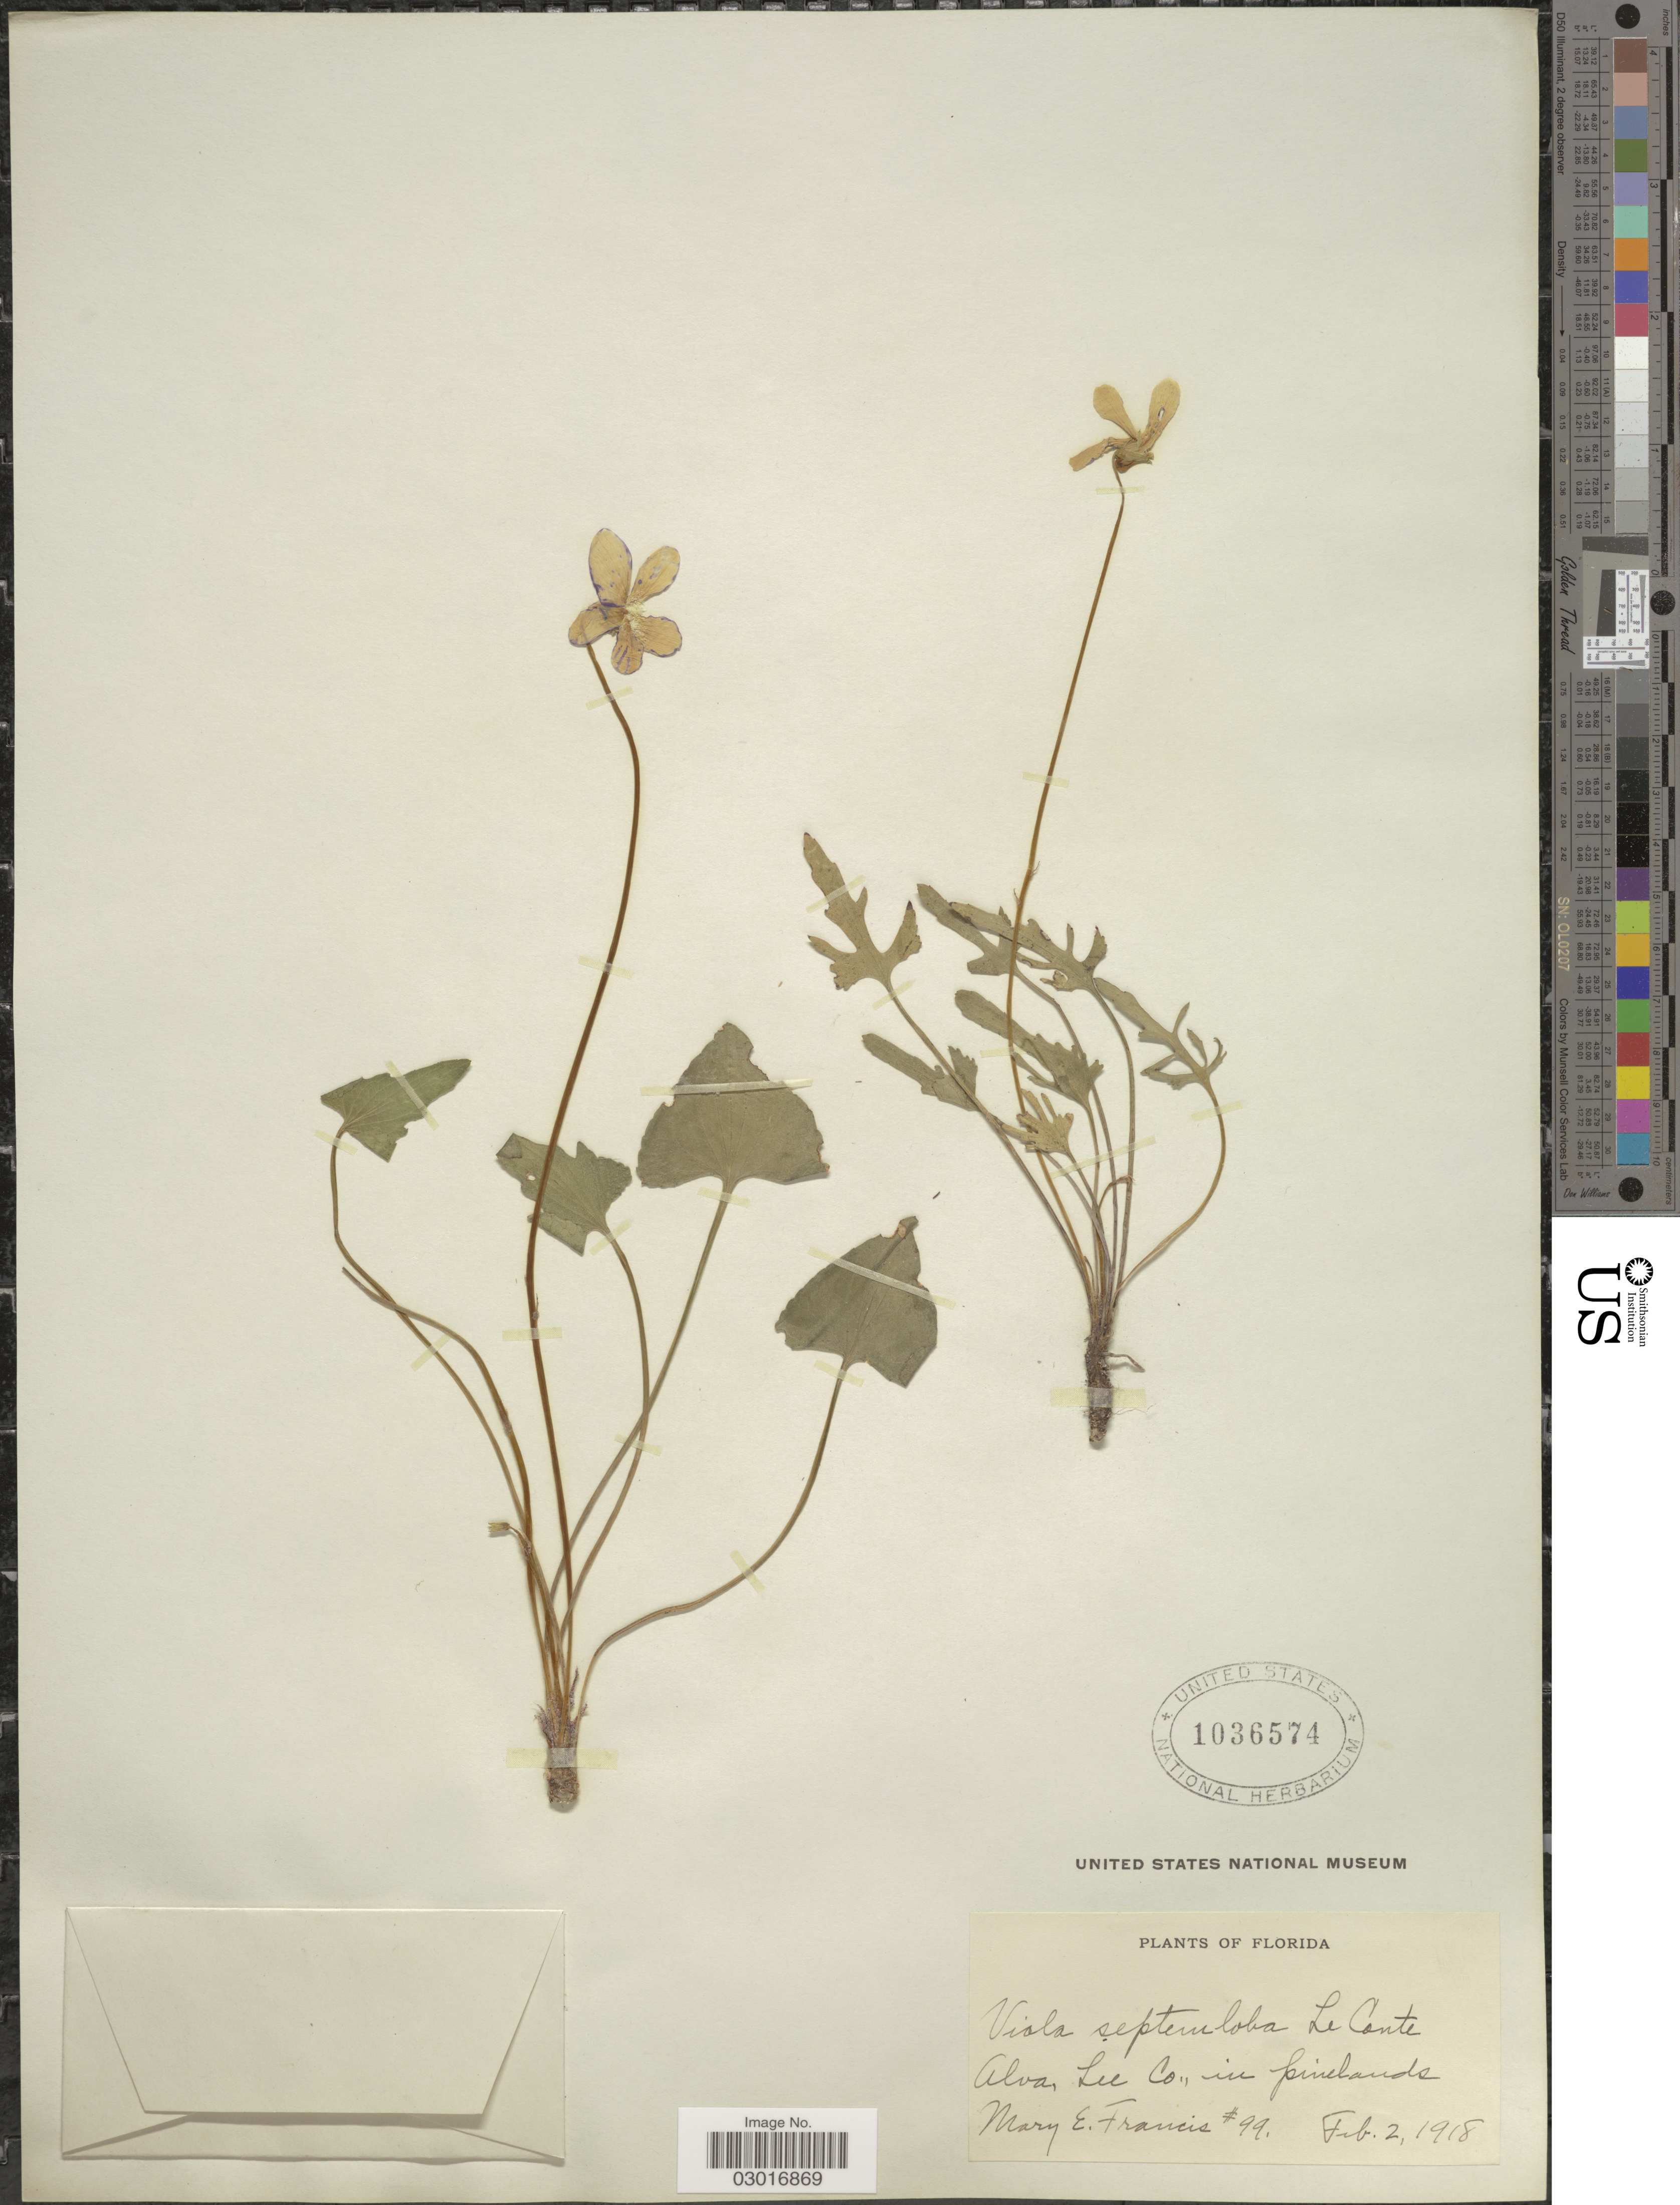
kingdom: Plantae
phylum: Tracheophyta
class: Magnoliopsida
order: Malpighiales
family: Violaceae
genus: Viola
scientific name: Viola septemloba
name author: LeConte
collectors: M. E. Francis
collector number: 99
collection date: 1918-02-02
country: United States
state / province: Florida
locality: Alva, Lee Co., in pinelands.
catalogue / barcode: US 1036574